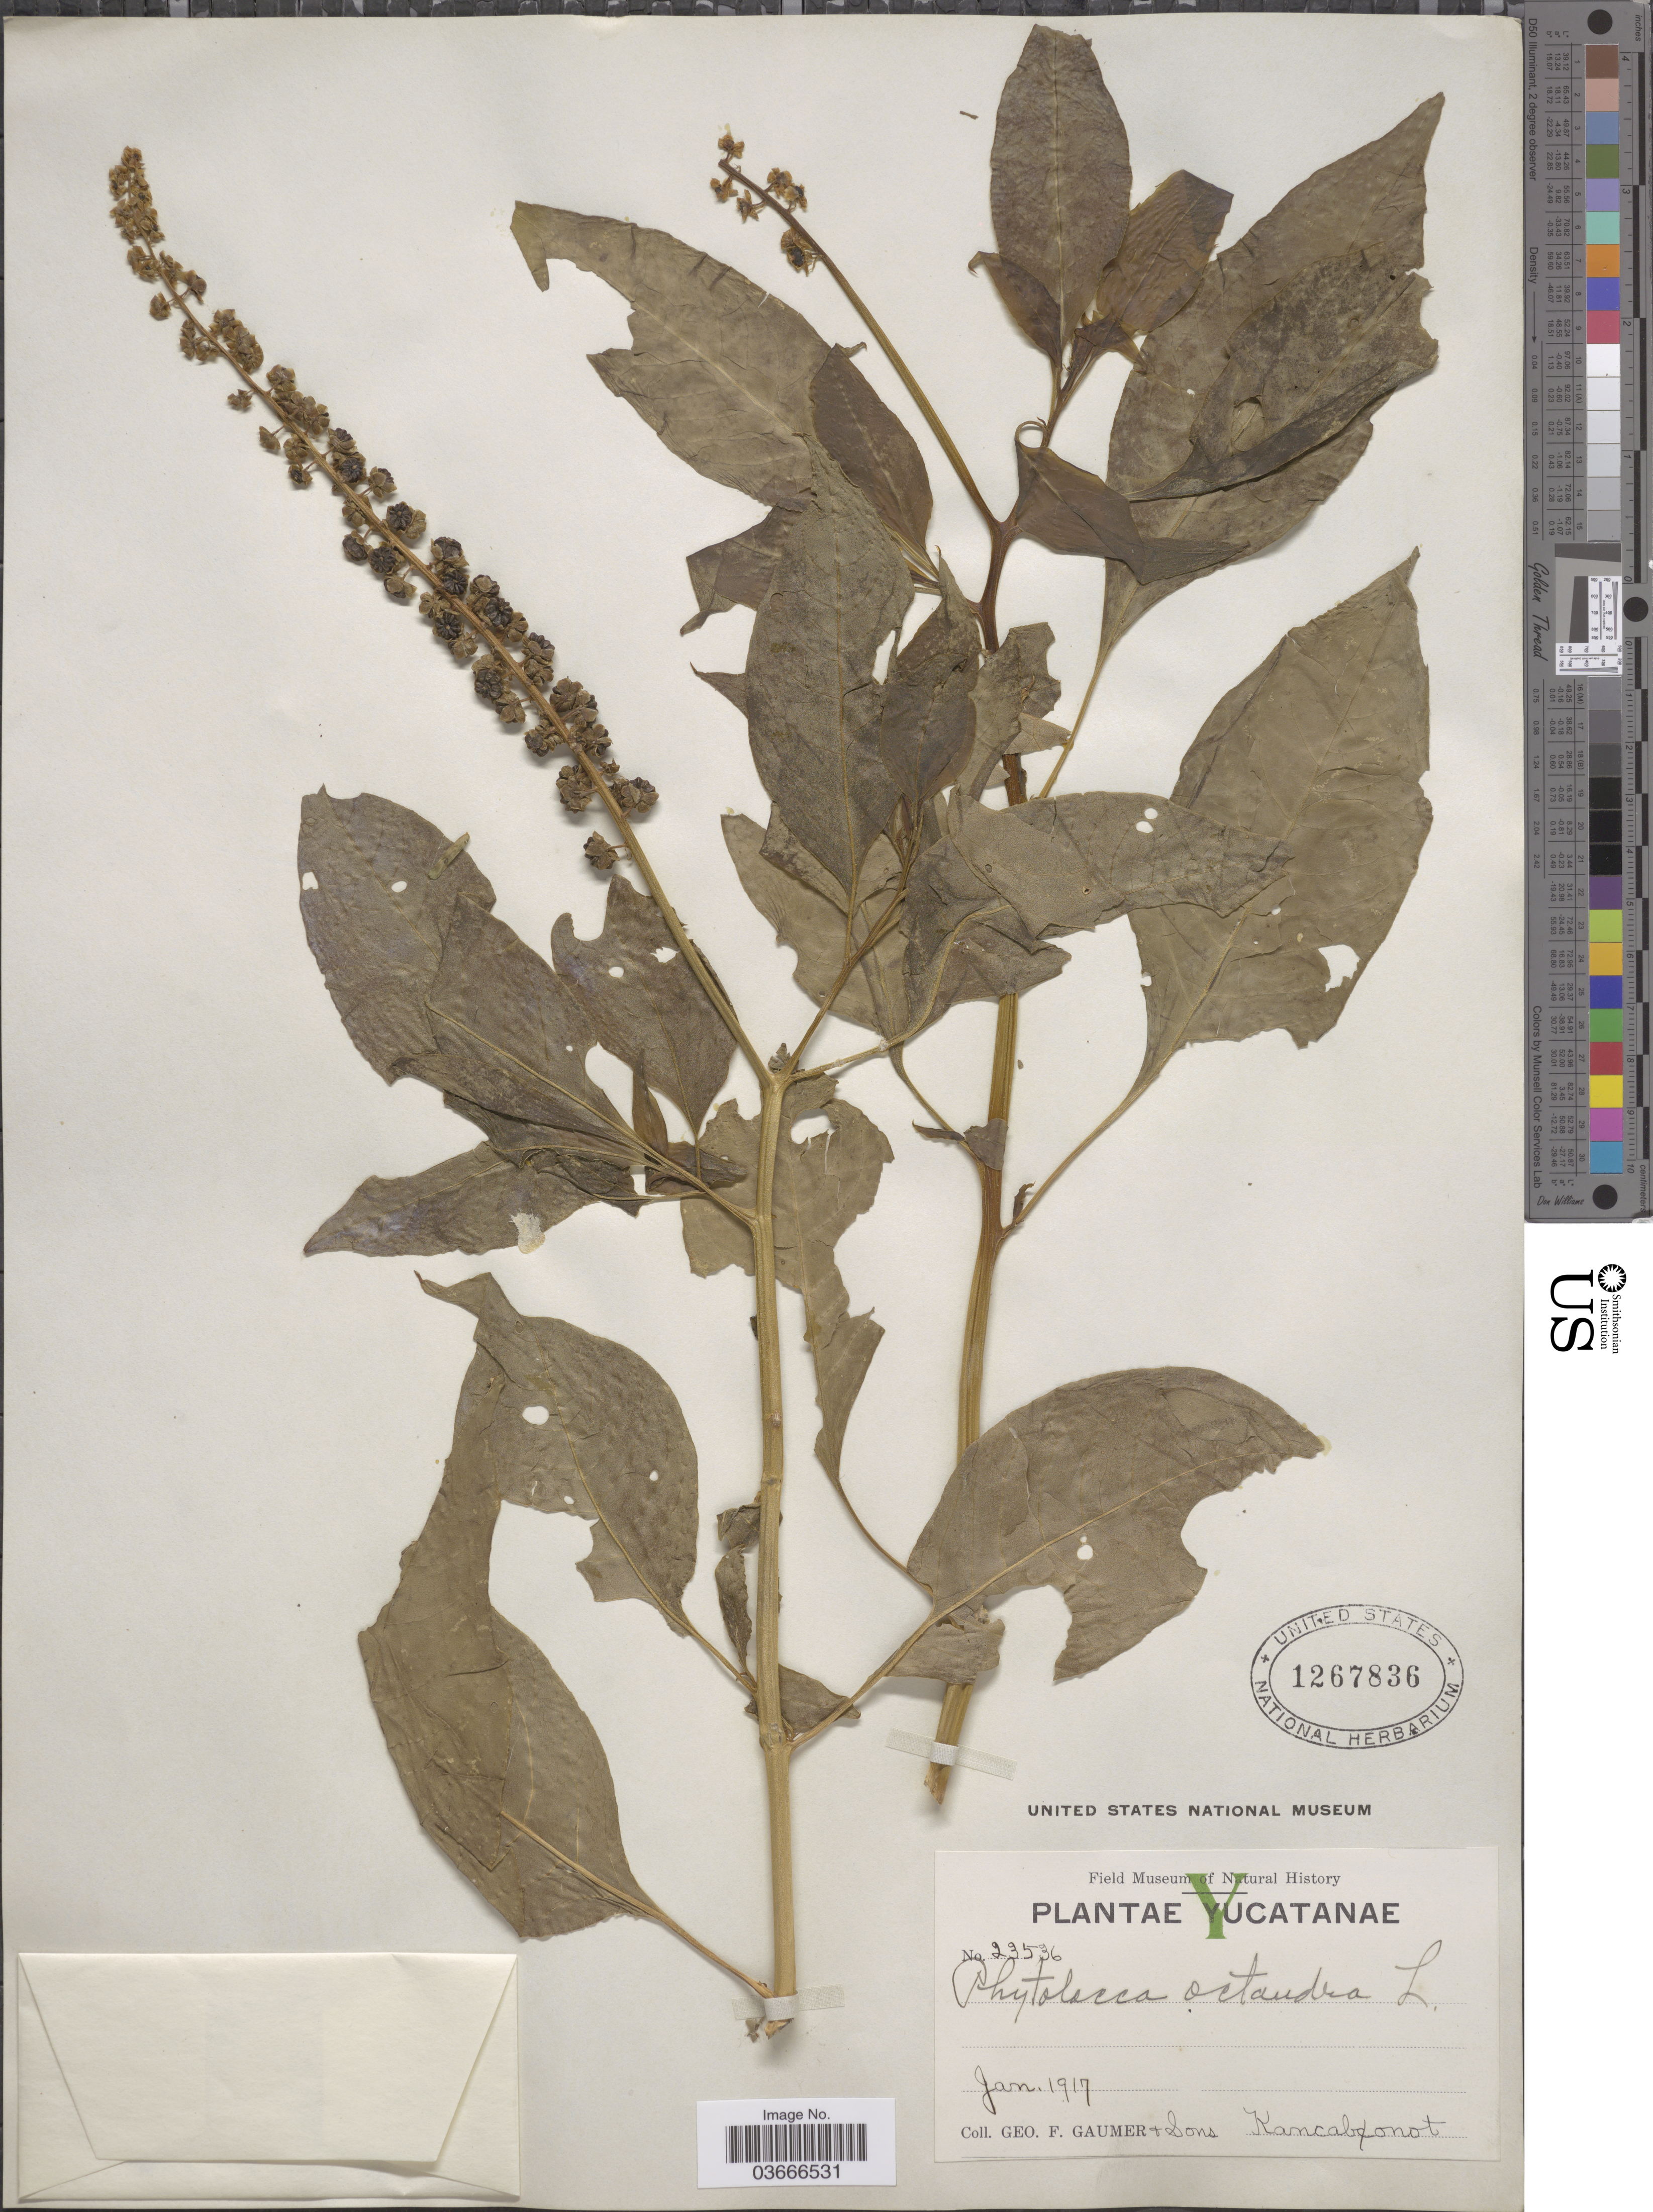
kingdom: Plantae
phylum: Tracheophyta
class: Magnoliopsida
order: Caryophyllales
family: Phytolaccaceae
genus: Phytolacca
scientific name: Phytolacca octandra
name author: L.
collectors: G. F. Gaumer & Sons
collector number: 23536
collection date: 1917-01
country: Mexico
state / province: Yucatán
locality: Kancabonot.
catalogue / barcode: US 1267836